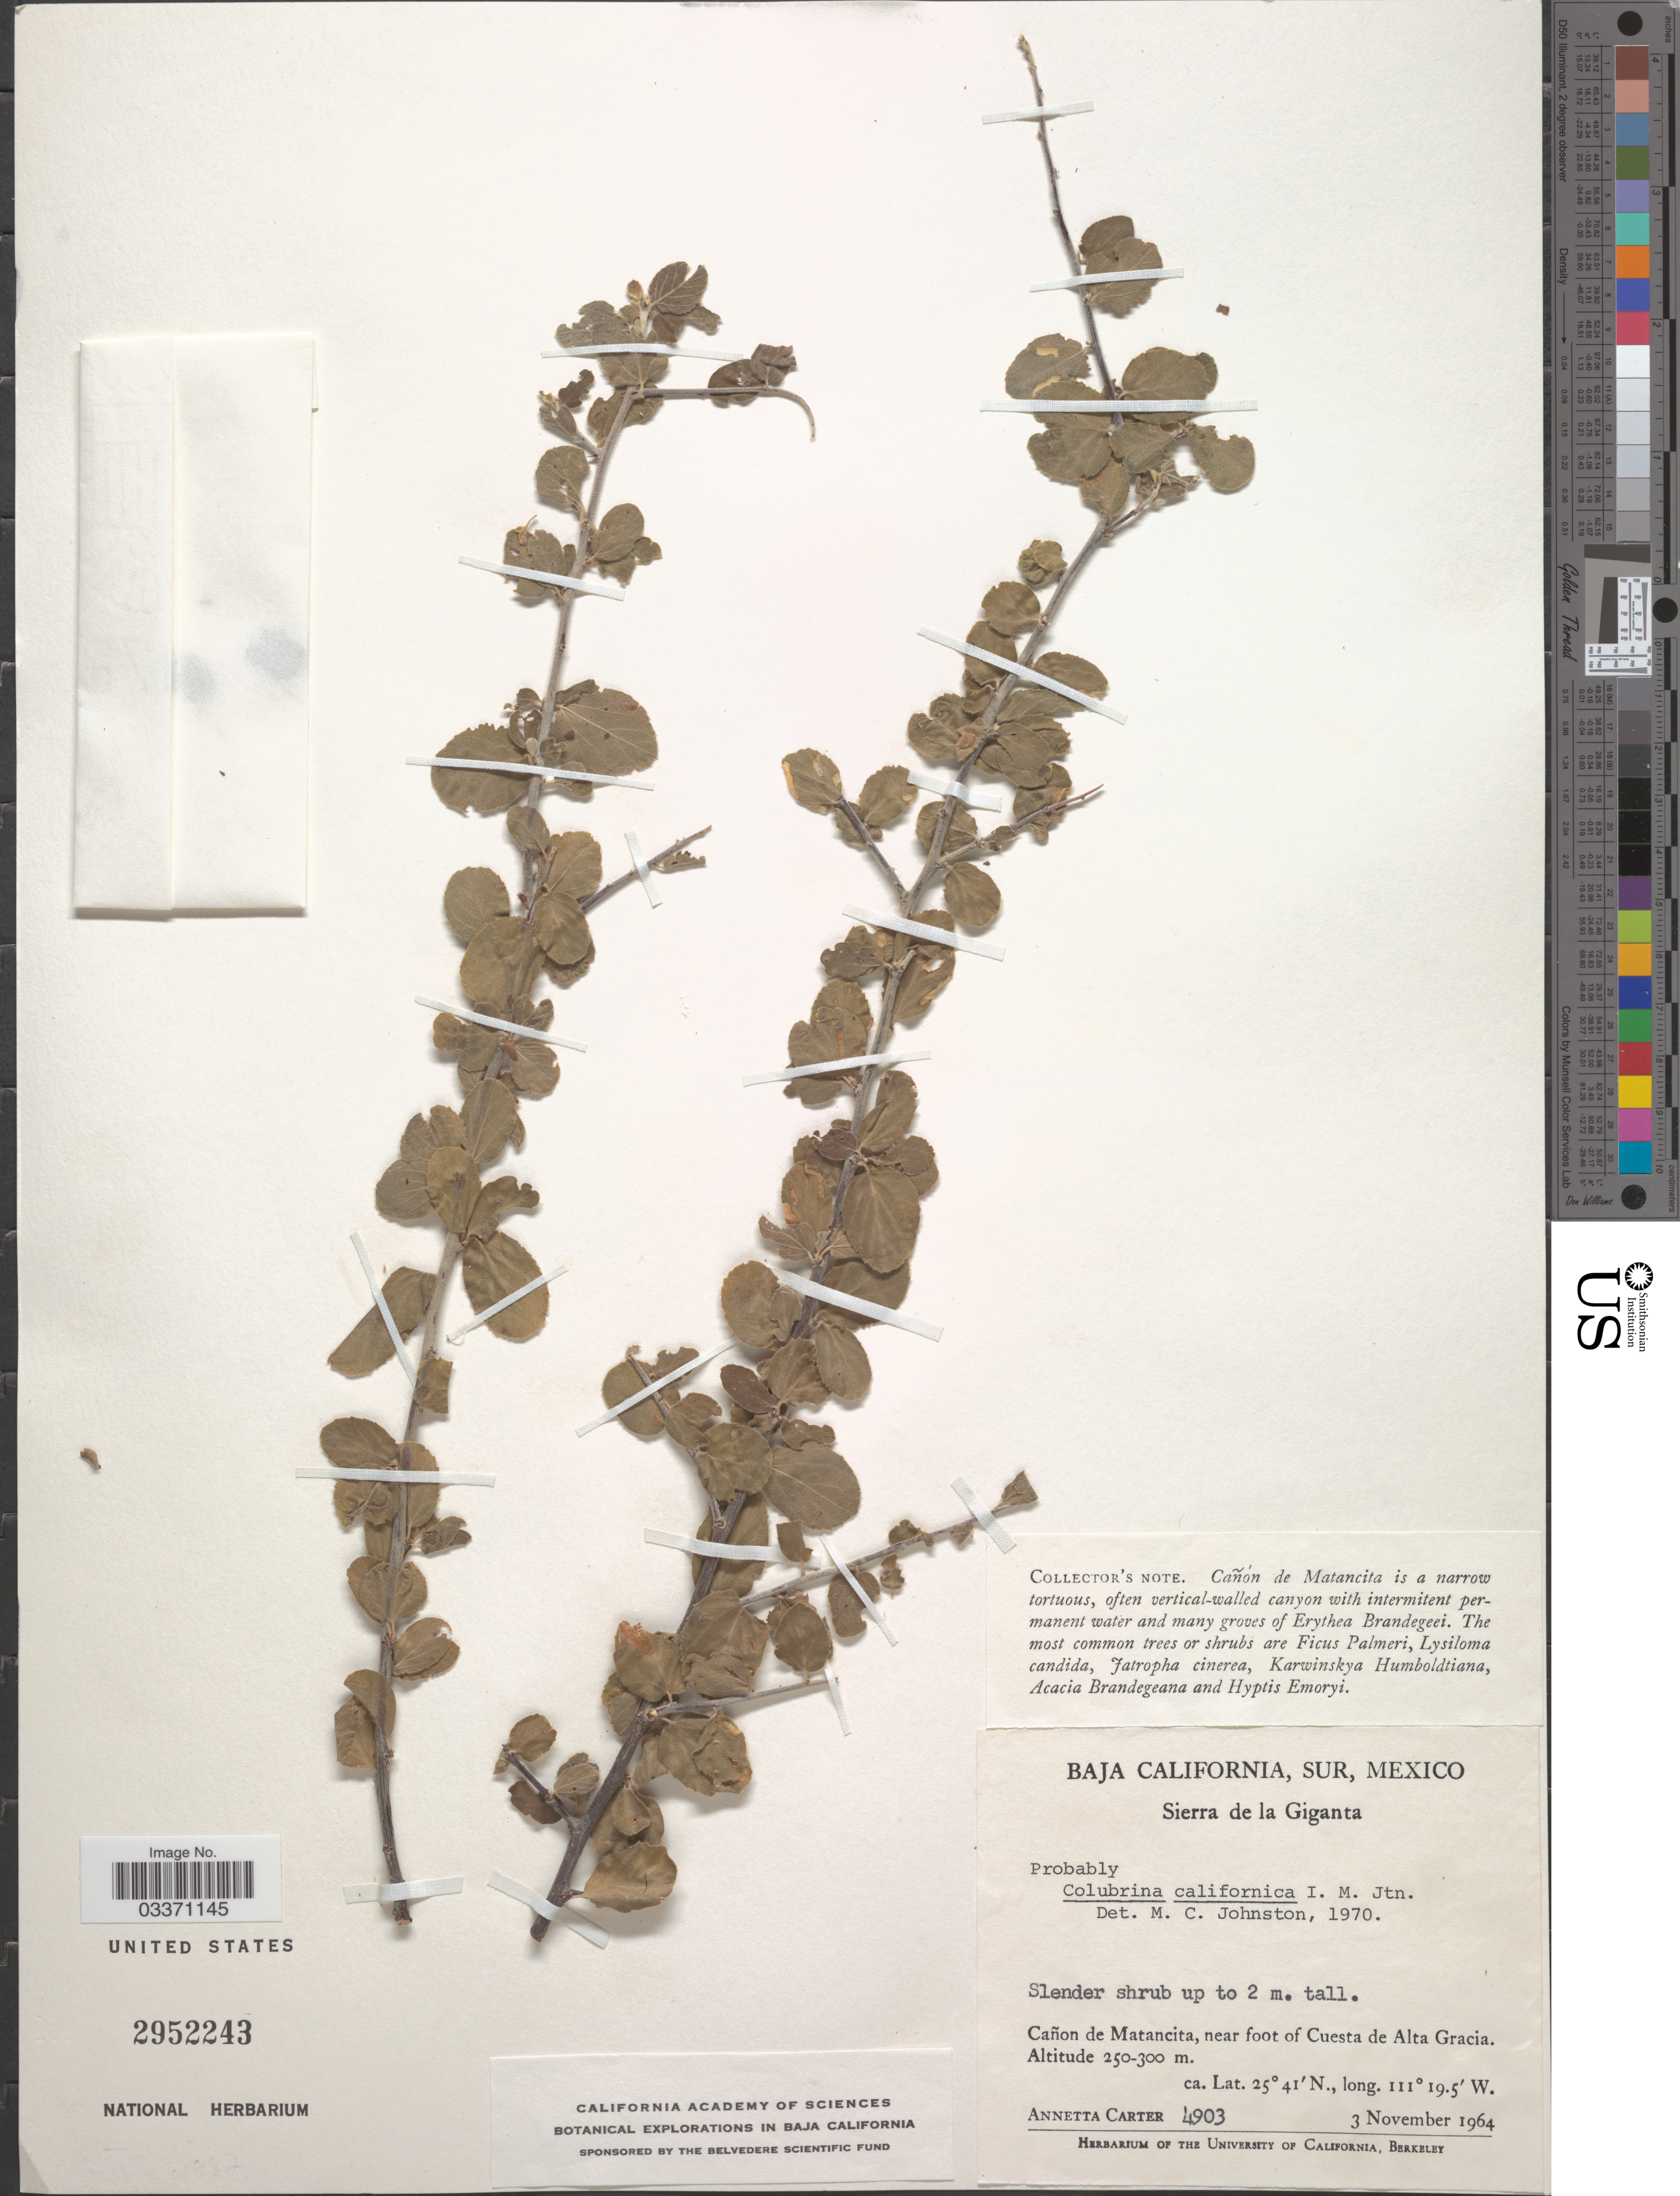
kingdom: Plantae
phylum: Tracheophyta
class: Magnoliopsida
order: Rosales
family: Rhamnaceae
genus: Colubrina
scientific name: Colubrina californica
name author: I.M. Johnst.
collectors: Annetta Carter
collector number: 4903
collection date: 1964-11-03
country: Mexico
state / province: Baja California Sur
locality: Baja California, Sur, Sierra de la Giganta, Cañon de Matancita, near foot of Cuesta de Alta Gracia.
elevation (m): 250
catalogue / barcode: US 2952243